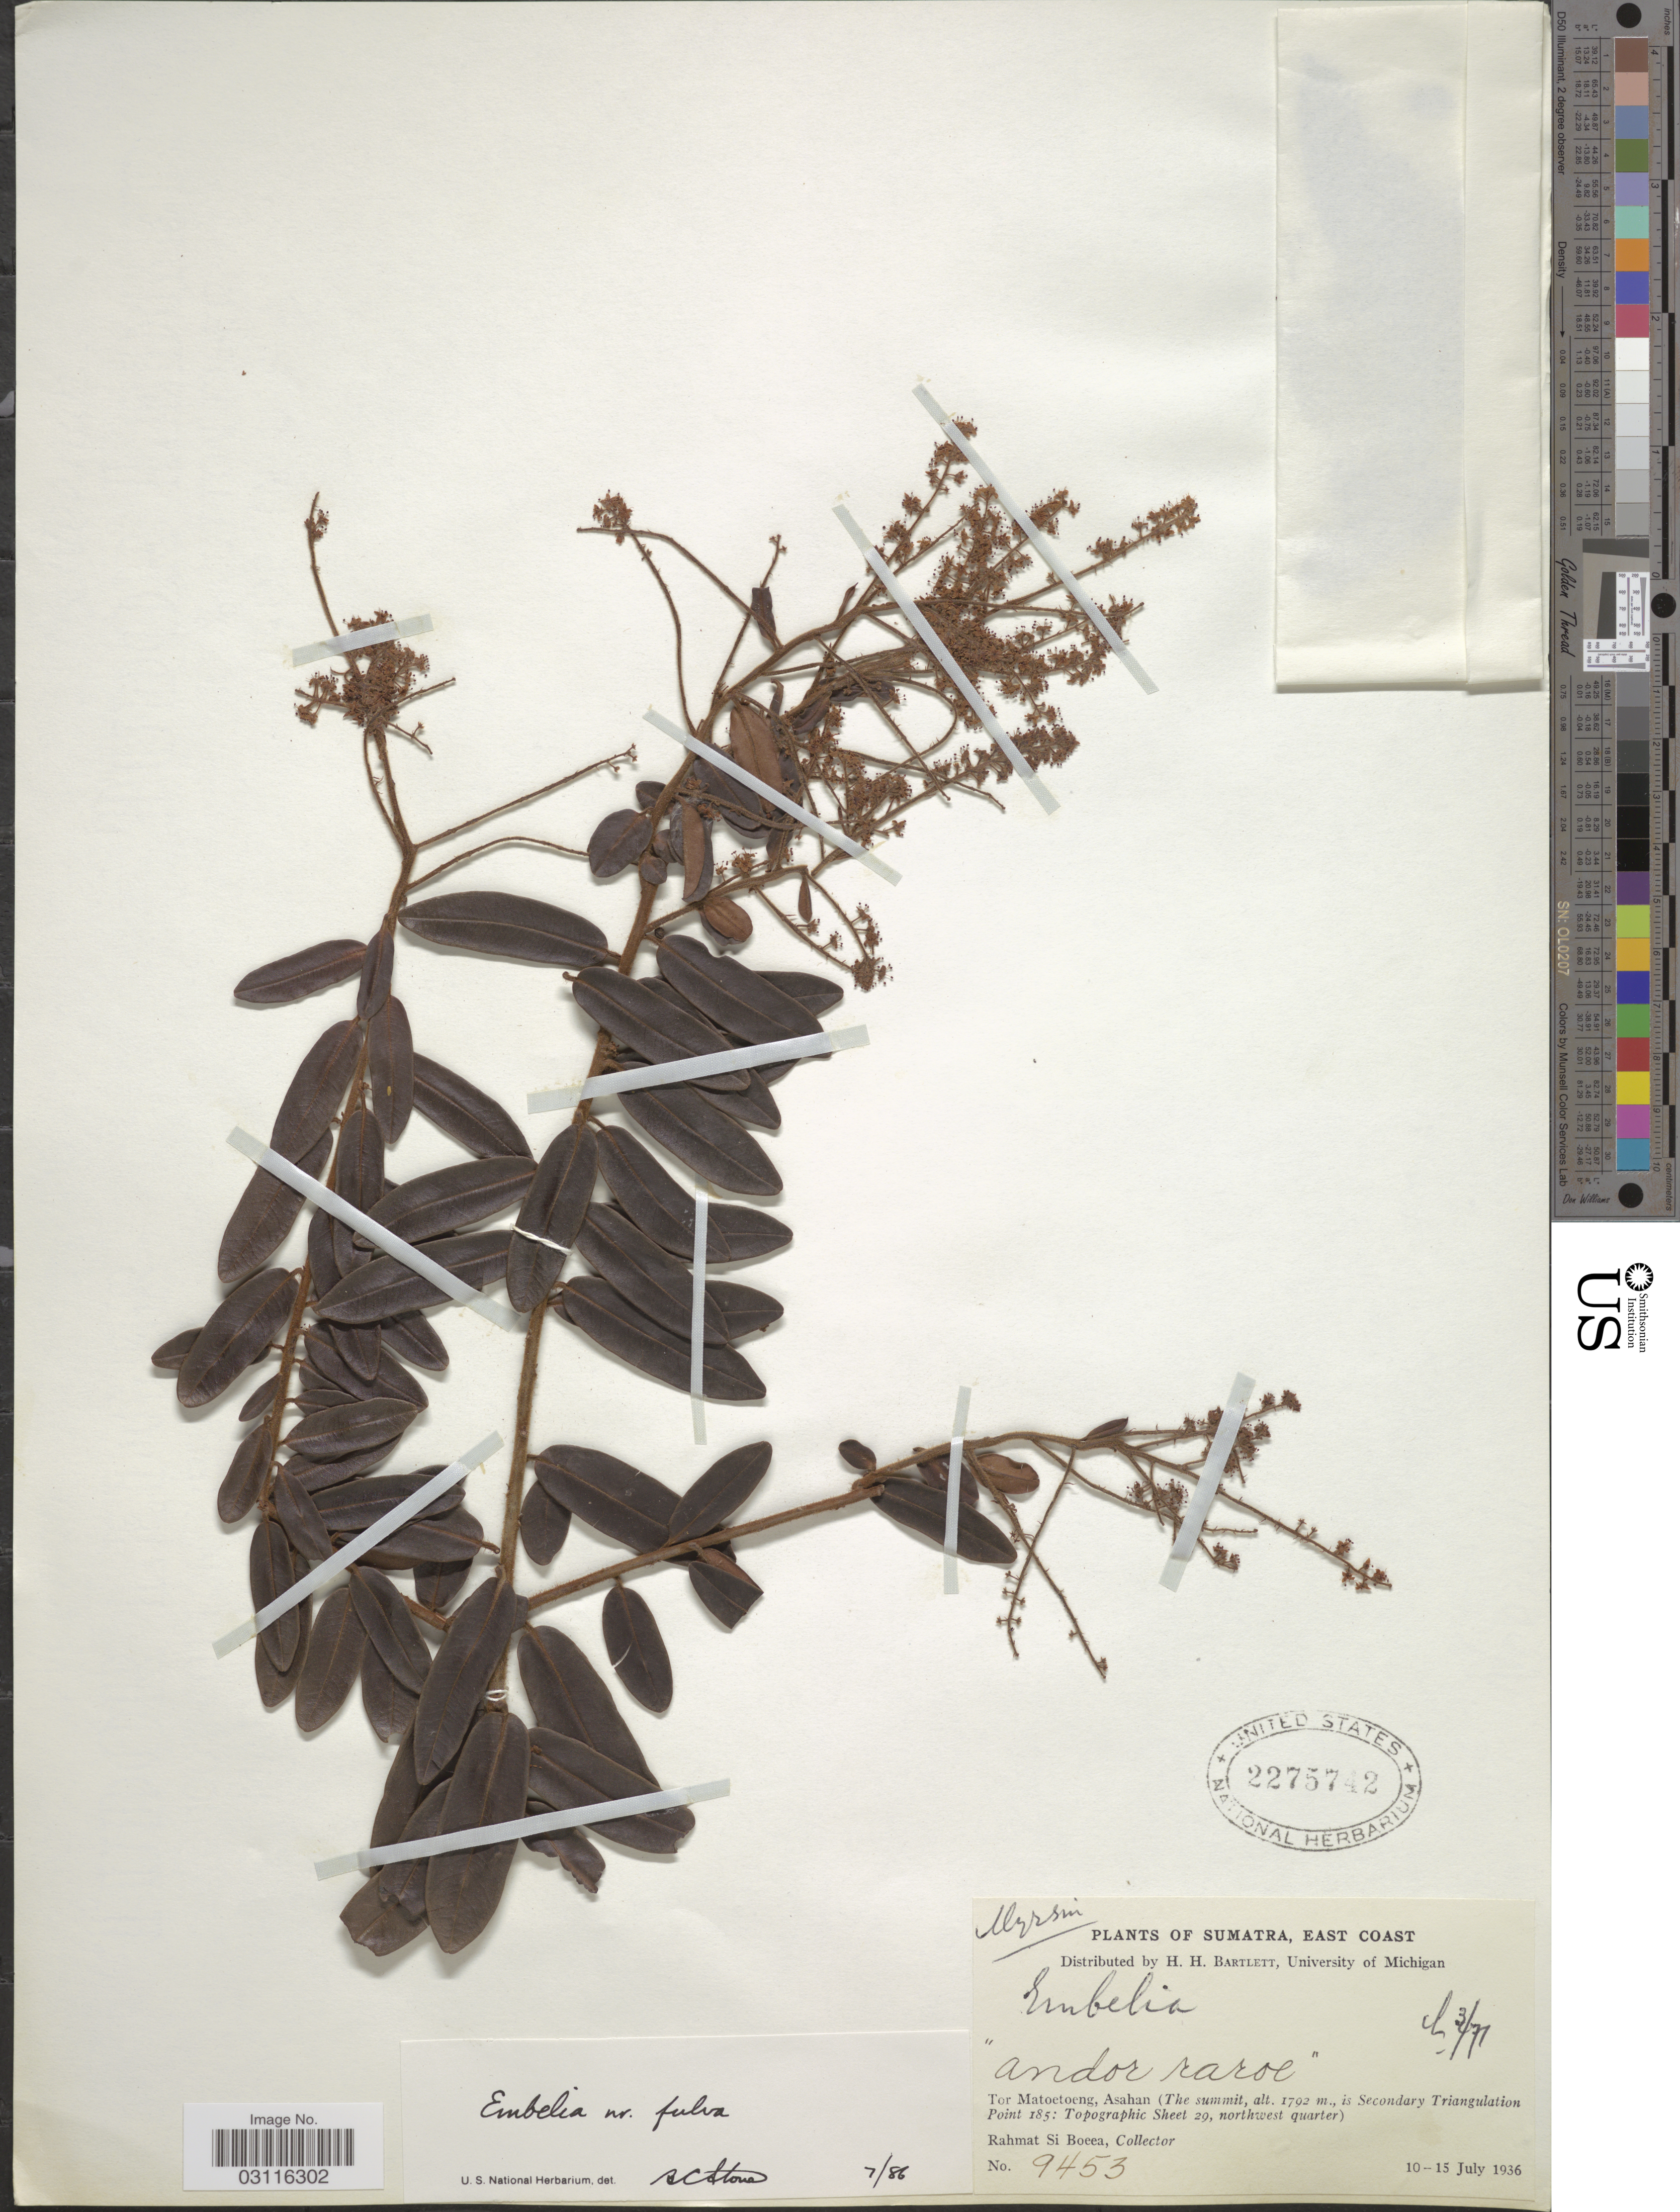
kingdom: Plantae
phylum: Tracheophyta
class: Magnoliopsida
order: Ericales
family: Primulaceae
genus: Embelia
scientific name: Embelia sp.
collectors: Rahmat Si Boeea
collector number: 9453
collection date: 1936-07-10/1936-07-15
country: Indonesia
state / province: Sumatra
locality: East Coast. Tor Matoetoeng, Asahan (The Summit, is Secondary Triangulation Point 185: Topographic Sheet 29, northwest quarter).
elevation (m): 1792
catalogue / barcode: US 2275742